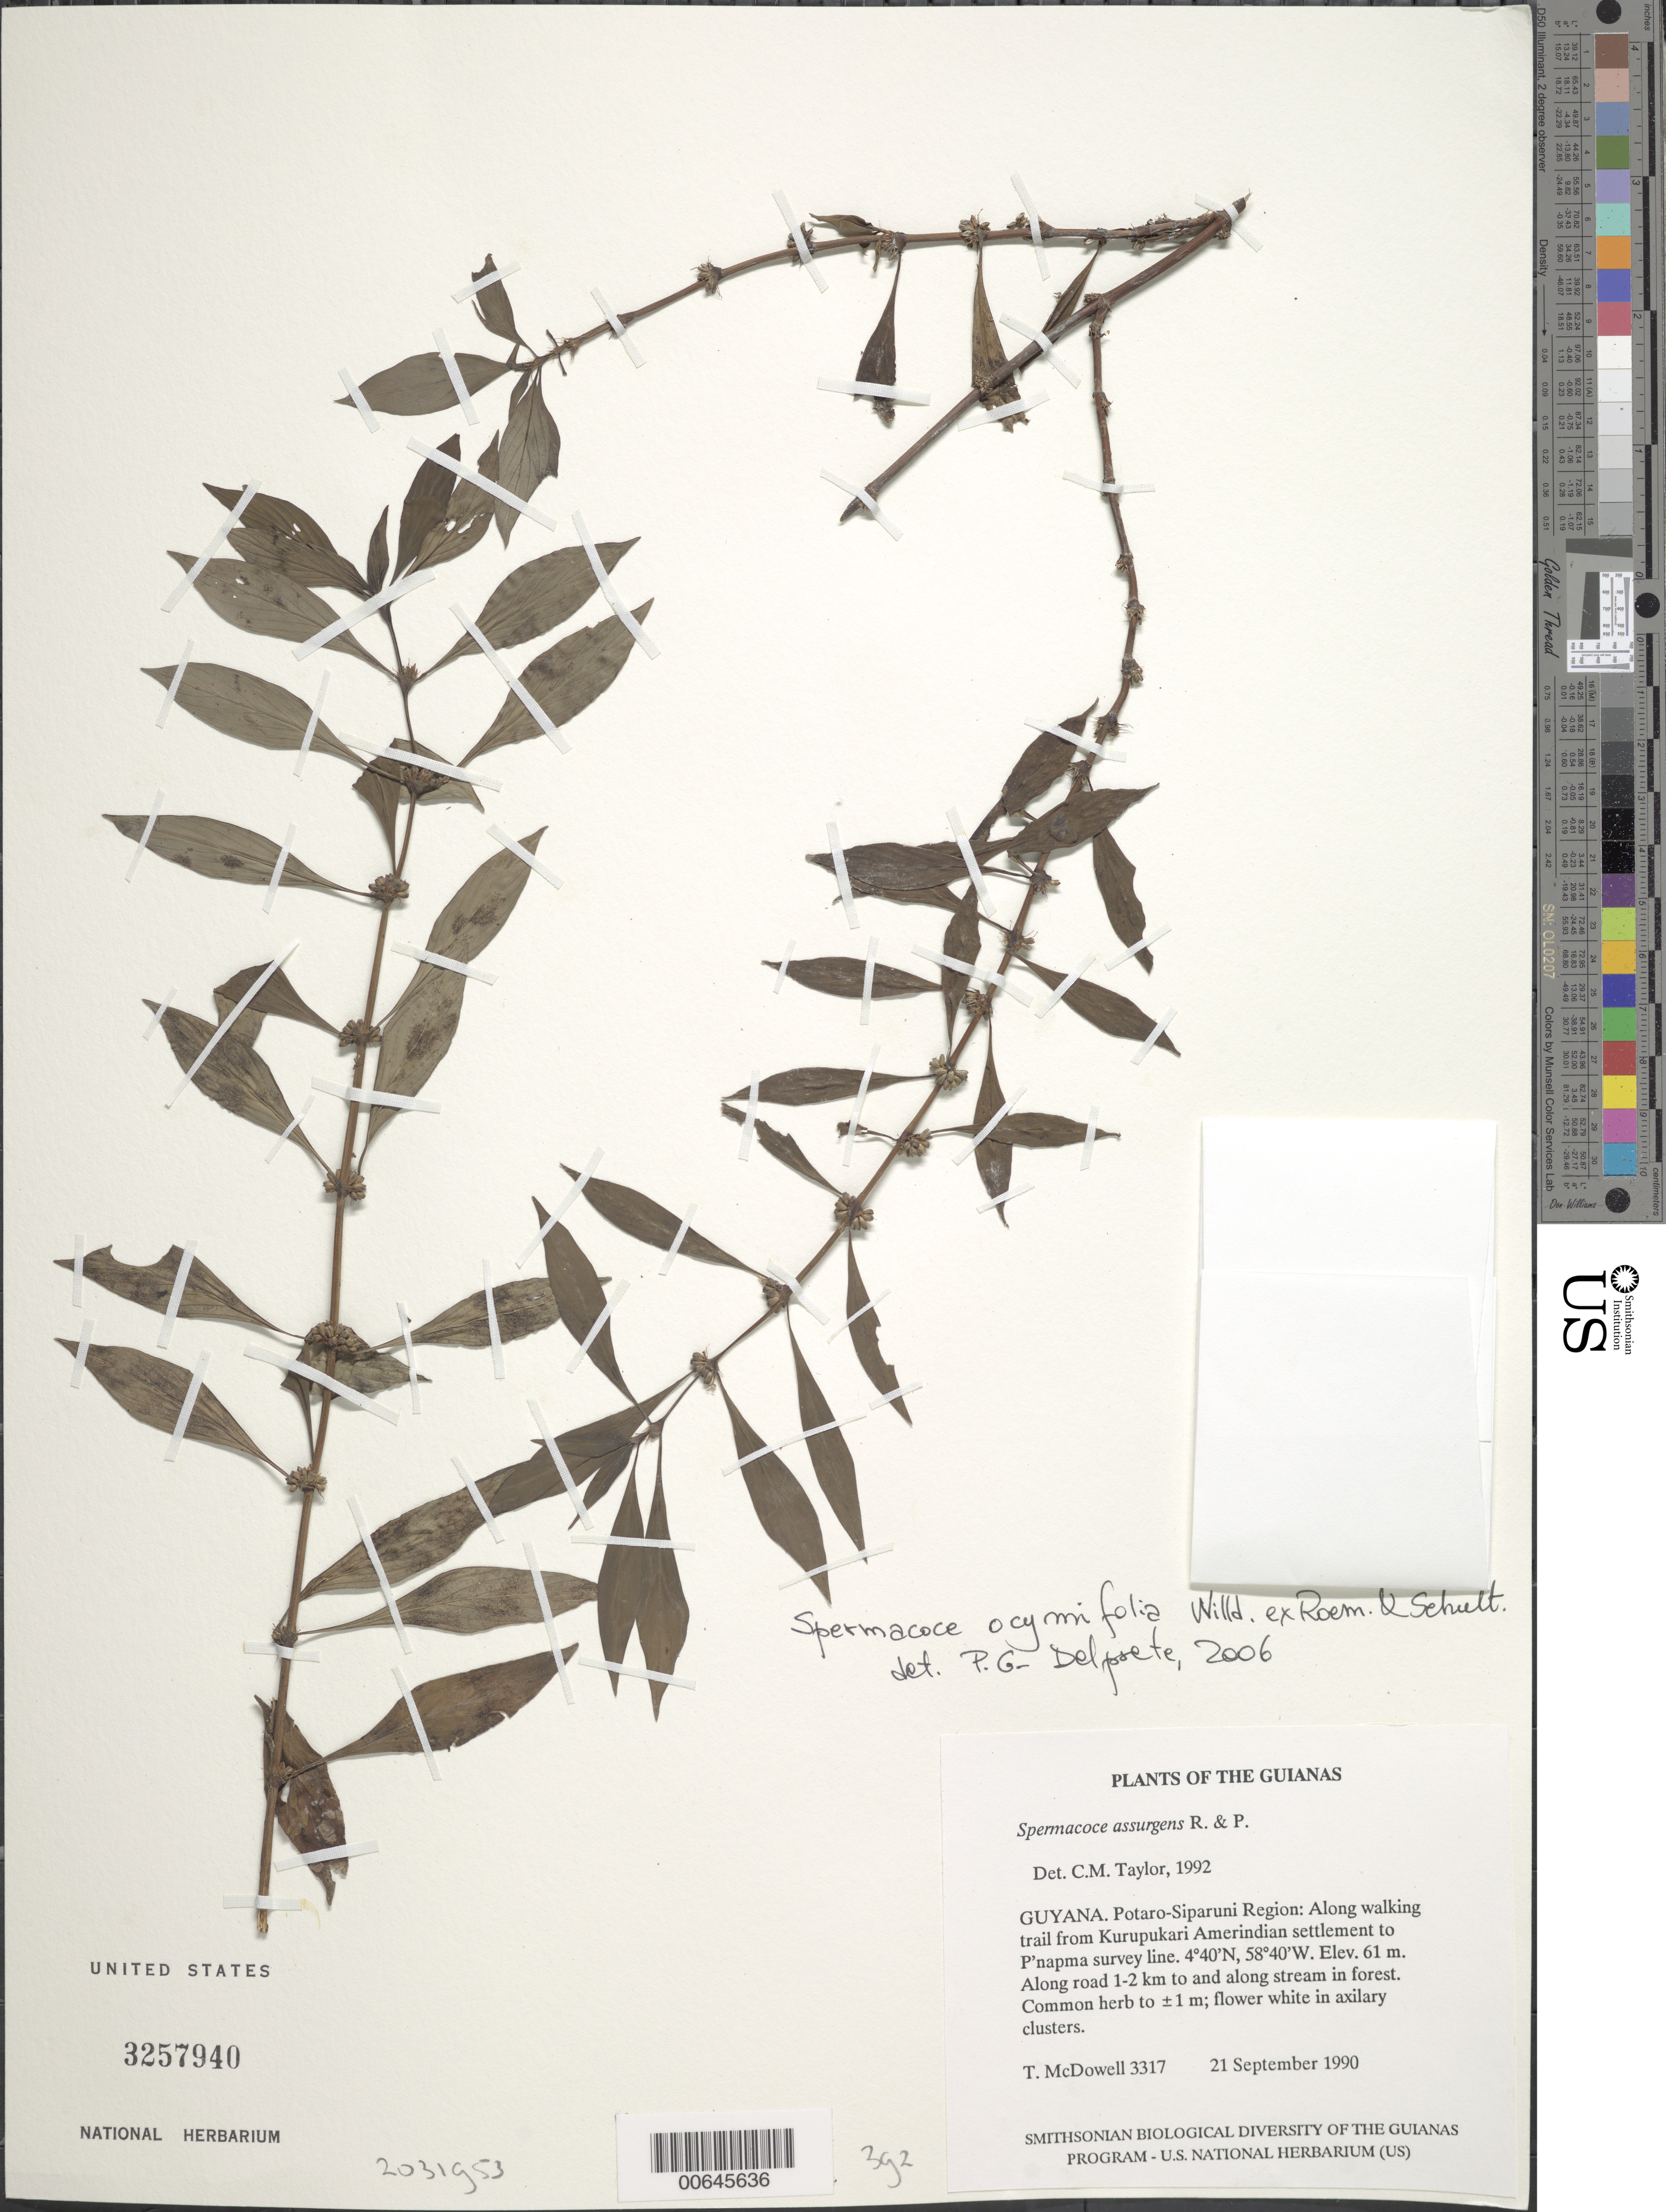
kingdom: Plantae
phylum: Tracheophyta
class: Magnoliopsida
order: Gentianales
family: Rubiaceae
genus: Spermacoce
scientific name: Spermacoce ocymifolia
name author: Willd. ex Roem. & Schult.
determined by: Delprete, P. G., Herb. de Guyane Cay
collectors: T. McDowell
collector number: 3317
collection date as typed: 21 September 1990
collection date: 1990-09-21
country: Guyana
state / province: Potaro-Siparuni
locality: Trail from Kurupukari Amerindian settlement to Paranapanema survey line, 1-2 km from road. Iwokrama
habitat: Along road and stream in forest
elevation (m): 60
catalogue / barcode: US 3257940